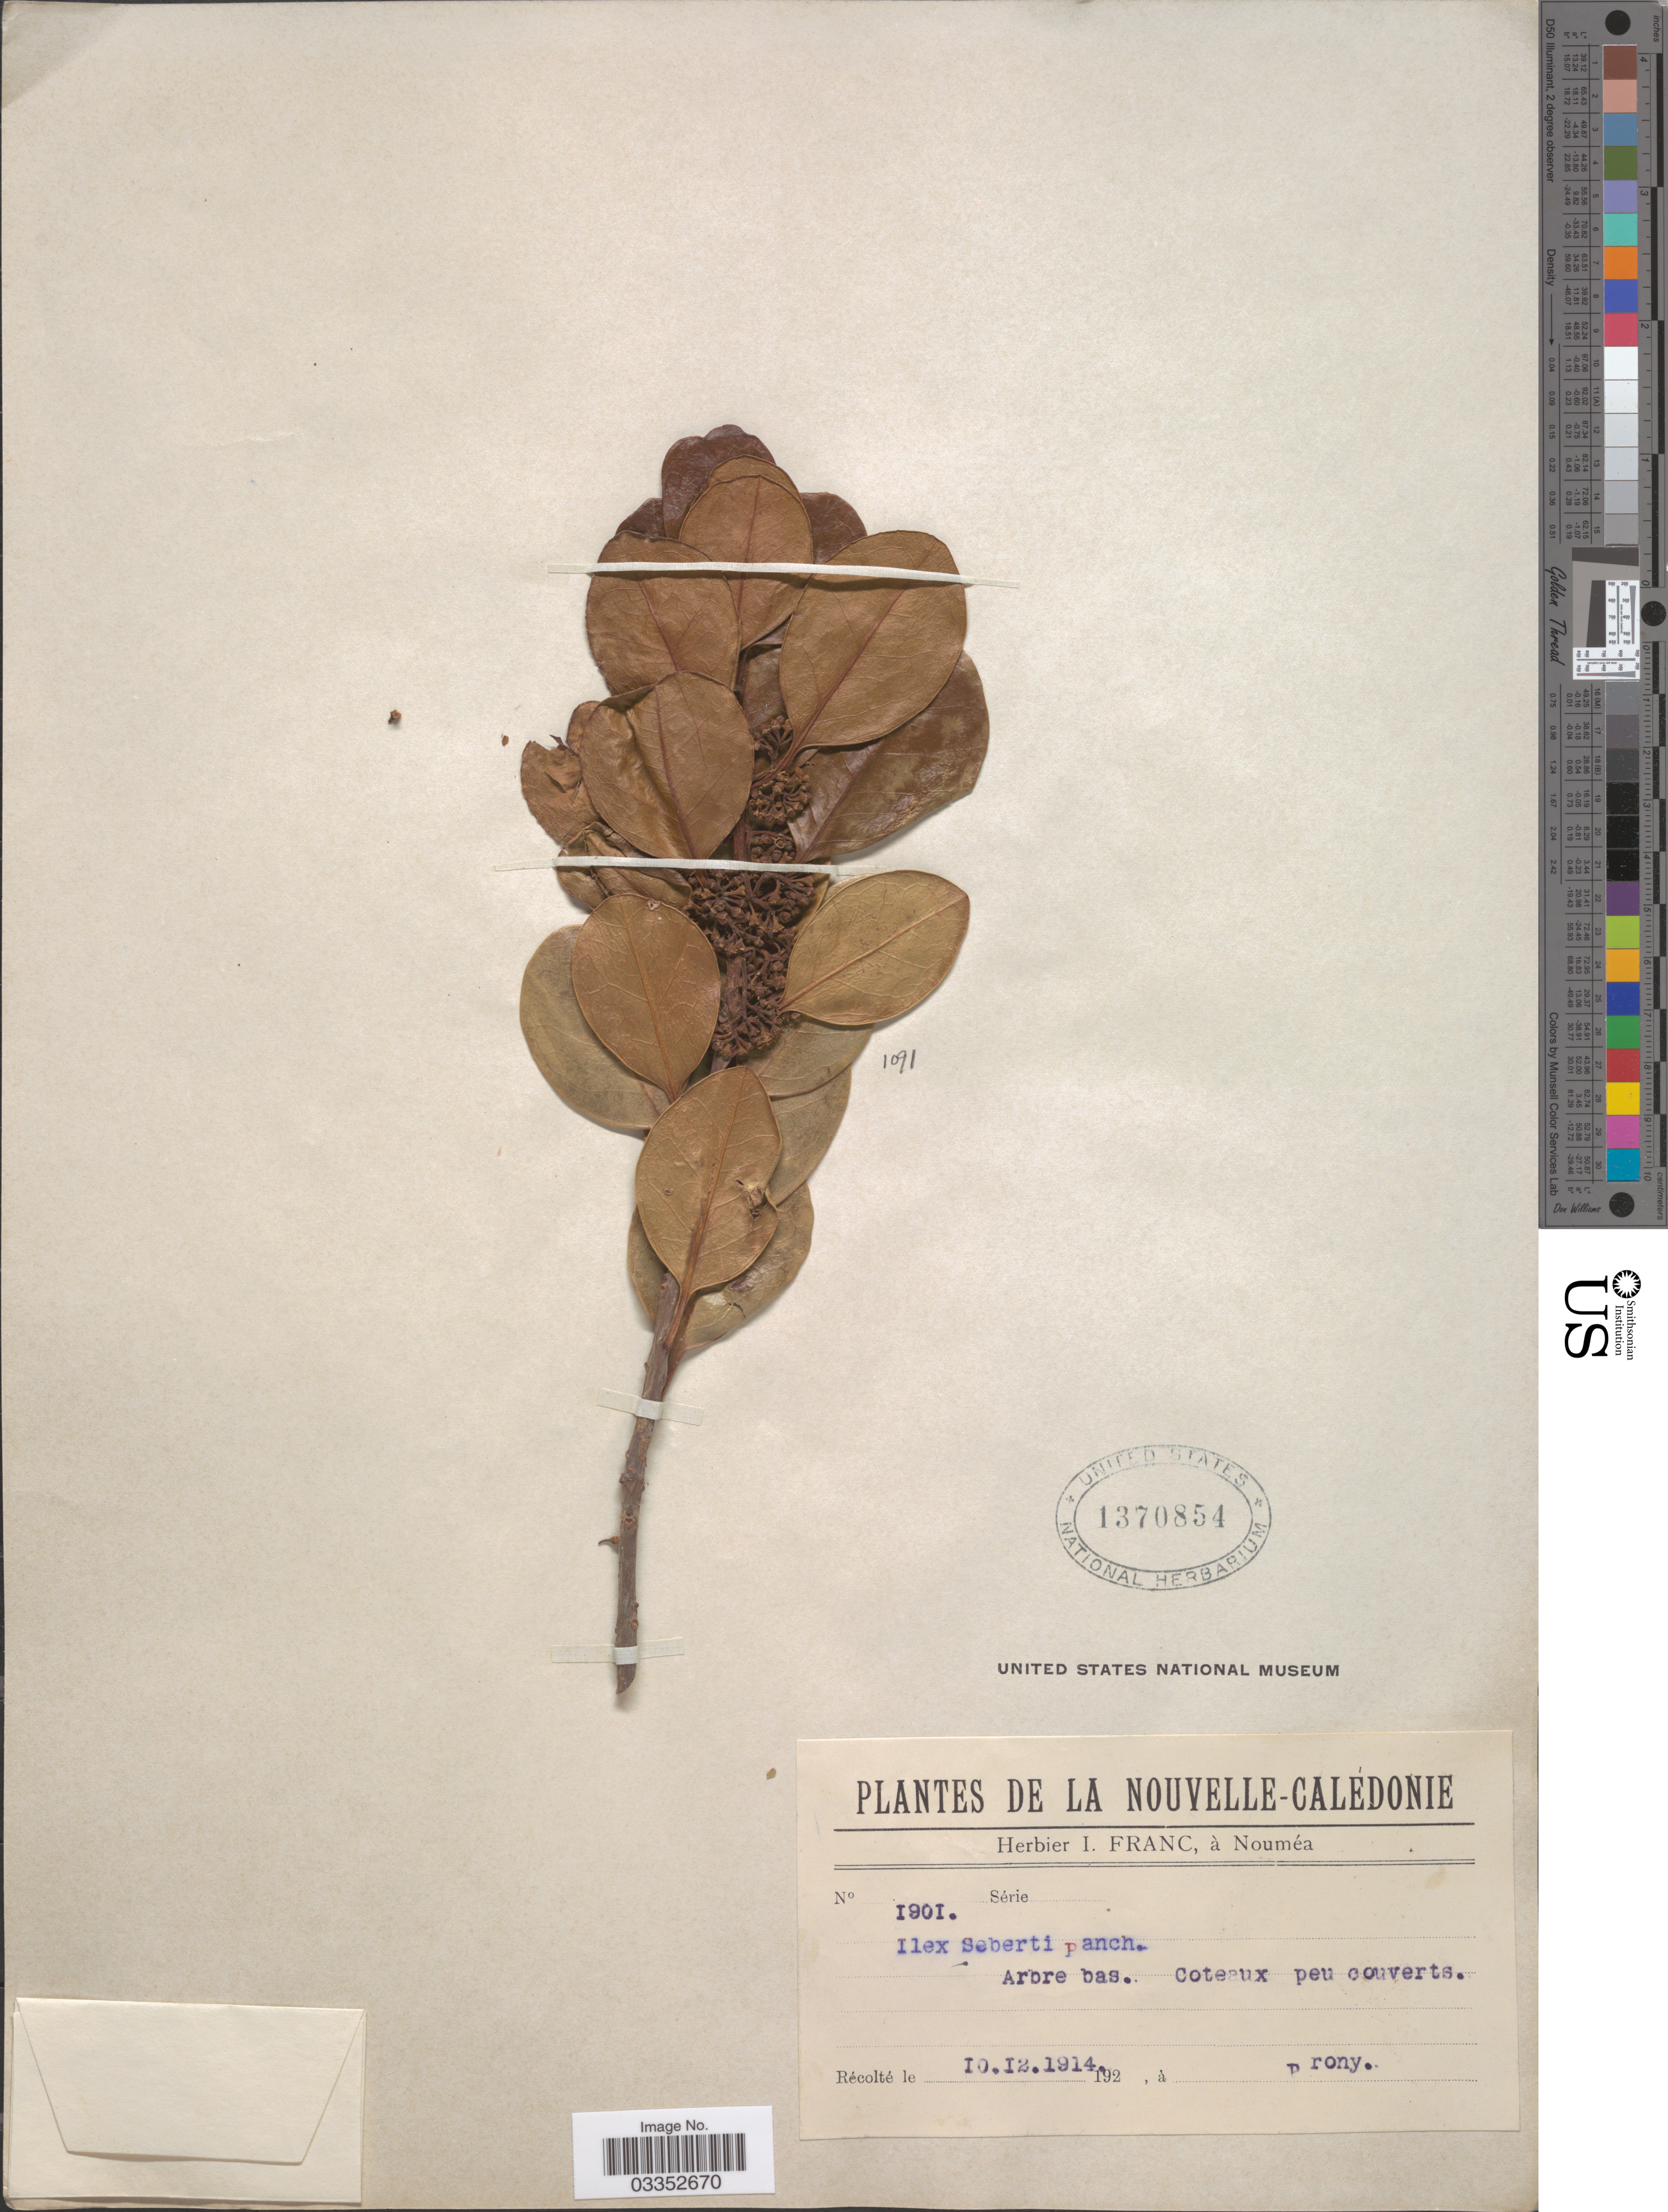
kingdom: Plantae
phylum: Tracheophyta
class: Magnoliopsida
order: Aquifoliales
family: Aquifoliaceae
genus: Ilex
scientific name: Ilex sebertii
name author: Pancher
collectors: ex herb. I. Franc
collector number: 1901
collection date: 1914-12-10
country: New Caledonia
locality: Nouvelle-Calédonie. Prony.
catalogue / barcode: US 1370854